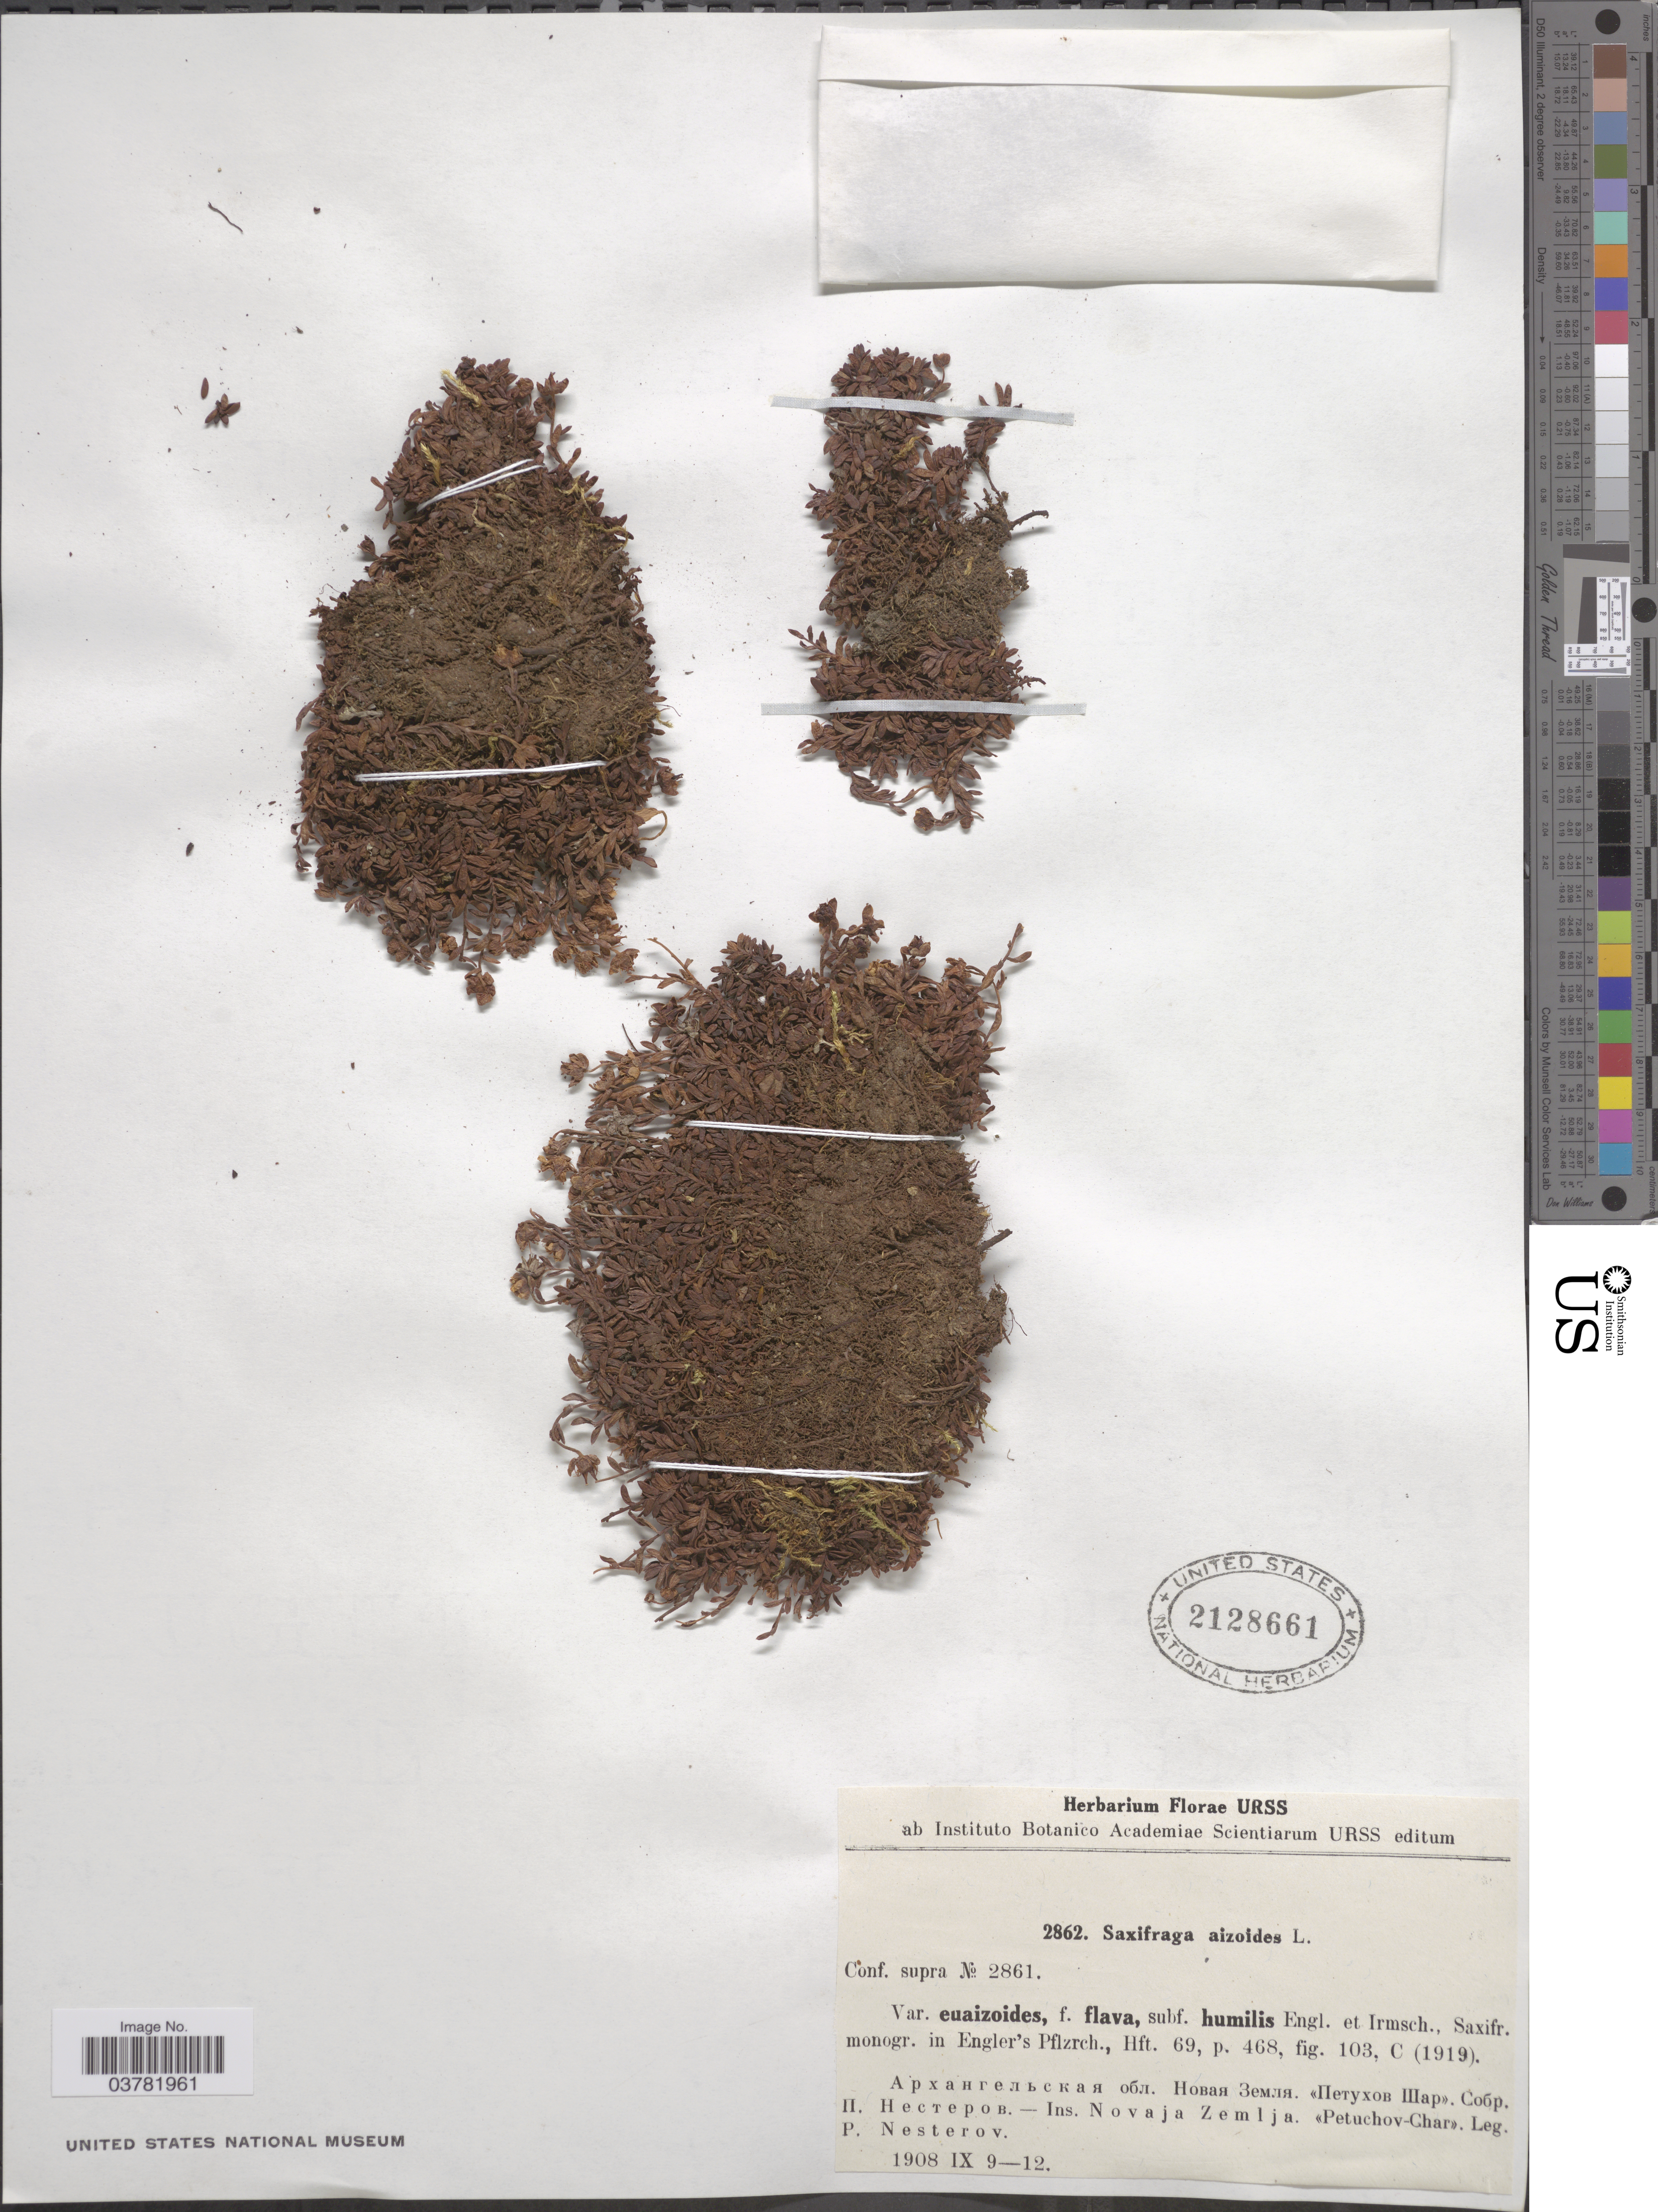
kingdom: Plantae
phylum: Tracheophyta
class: Magnoliopsida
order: Saxifragales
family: Saxifragaceae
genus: Saxifraga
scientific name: Saxifraga aizoides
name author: L.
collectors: P. Nesterov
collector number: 2862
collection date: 1908-09-09/1908-09-12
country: Russian Federation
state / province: Arkhangelsk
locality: Ins. Novaja Zemlja. «Petuchov-Char»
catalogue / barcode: US 2128661